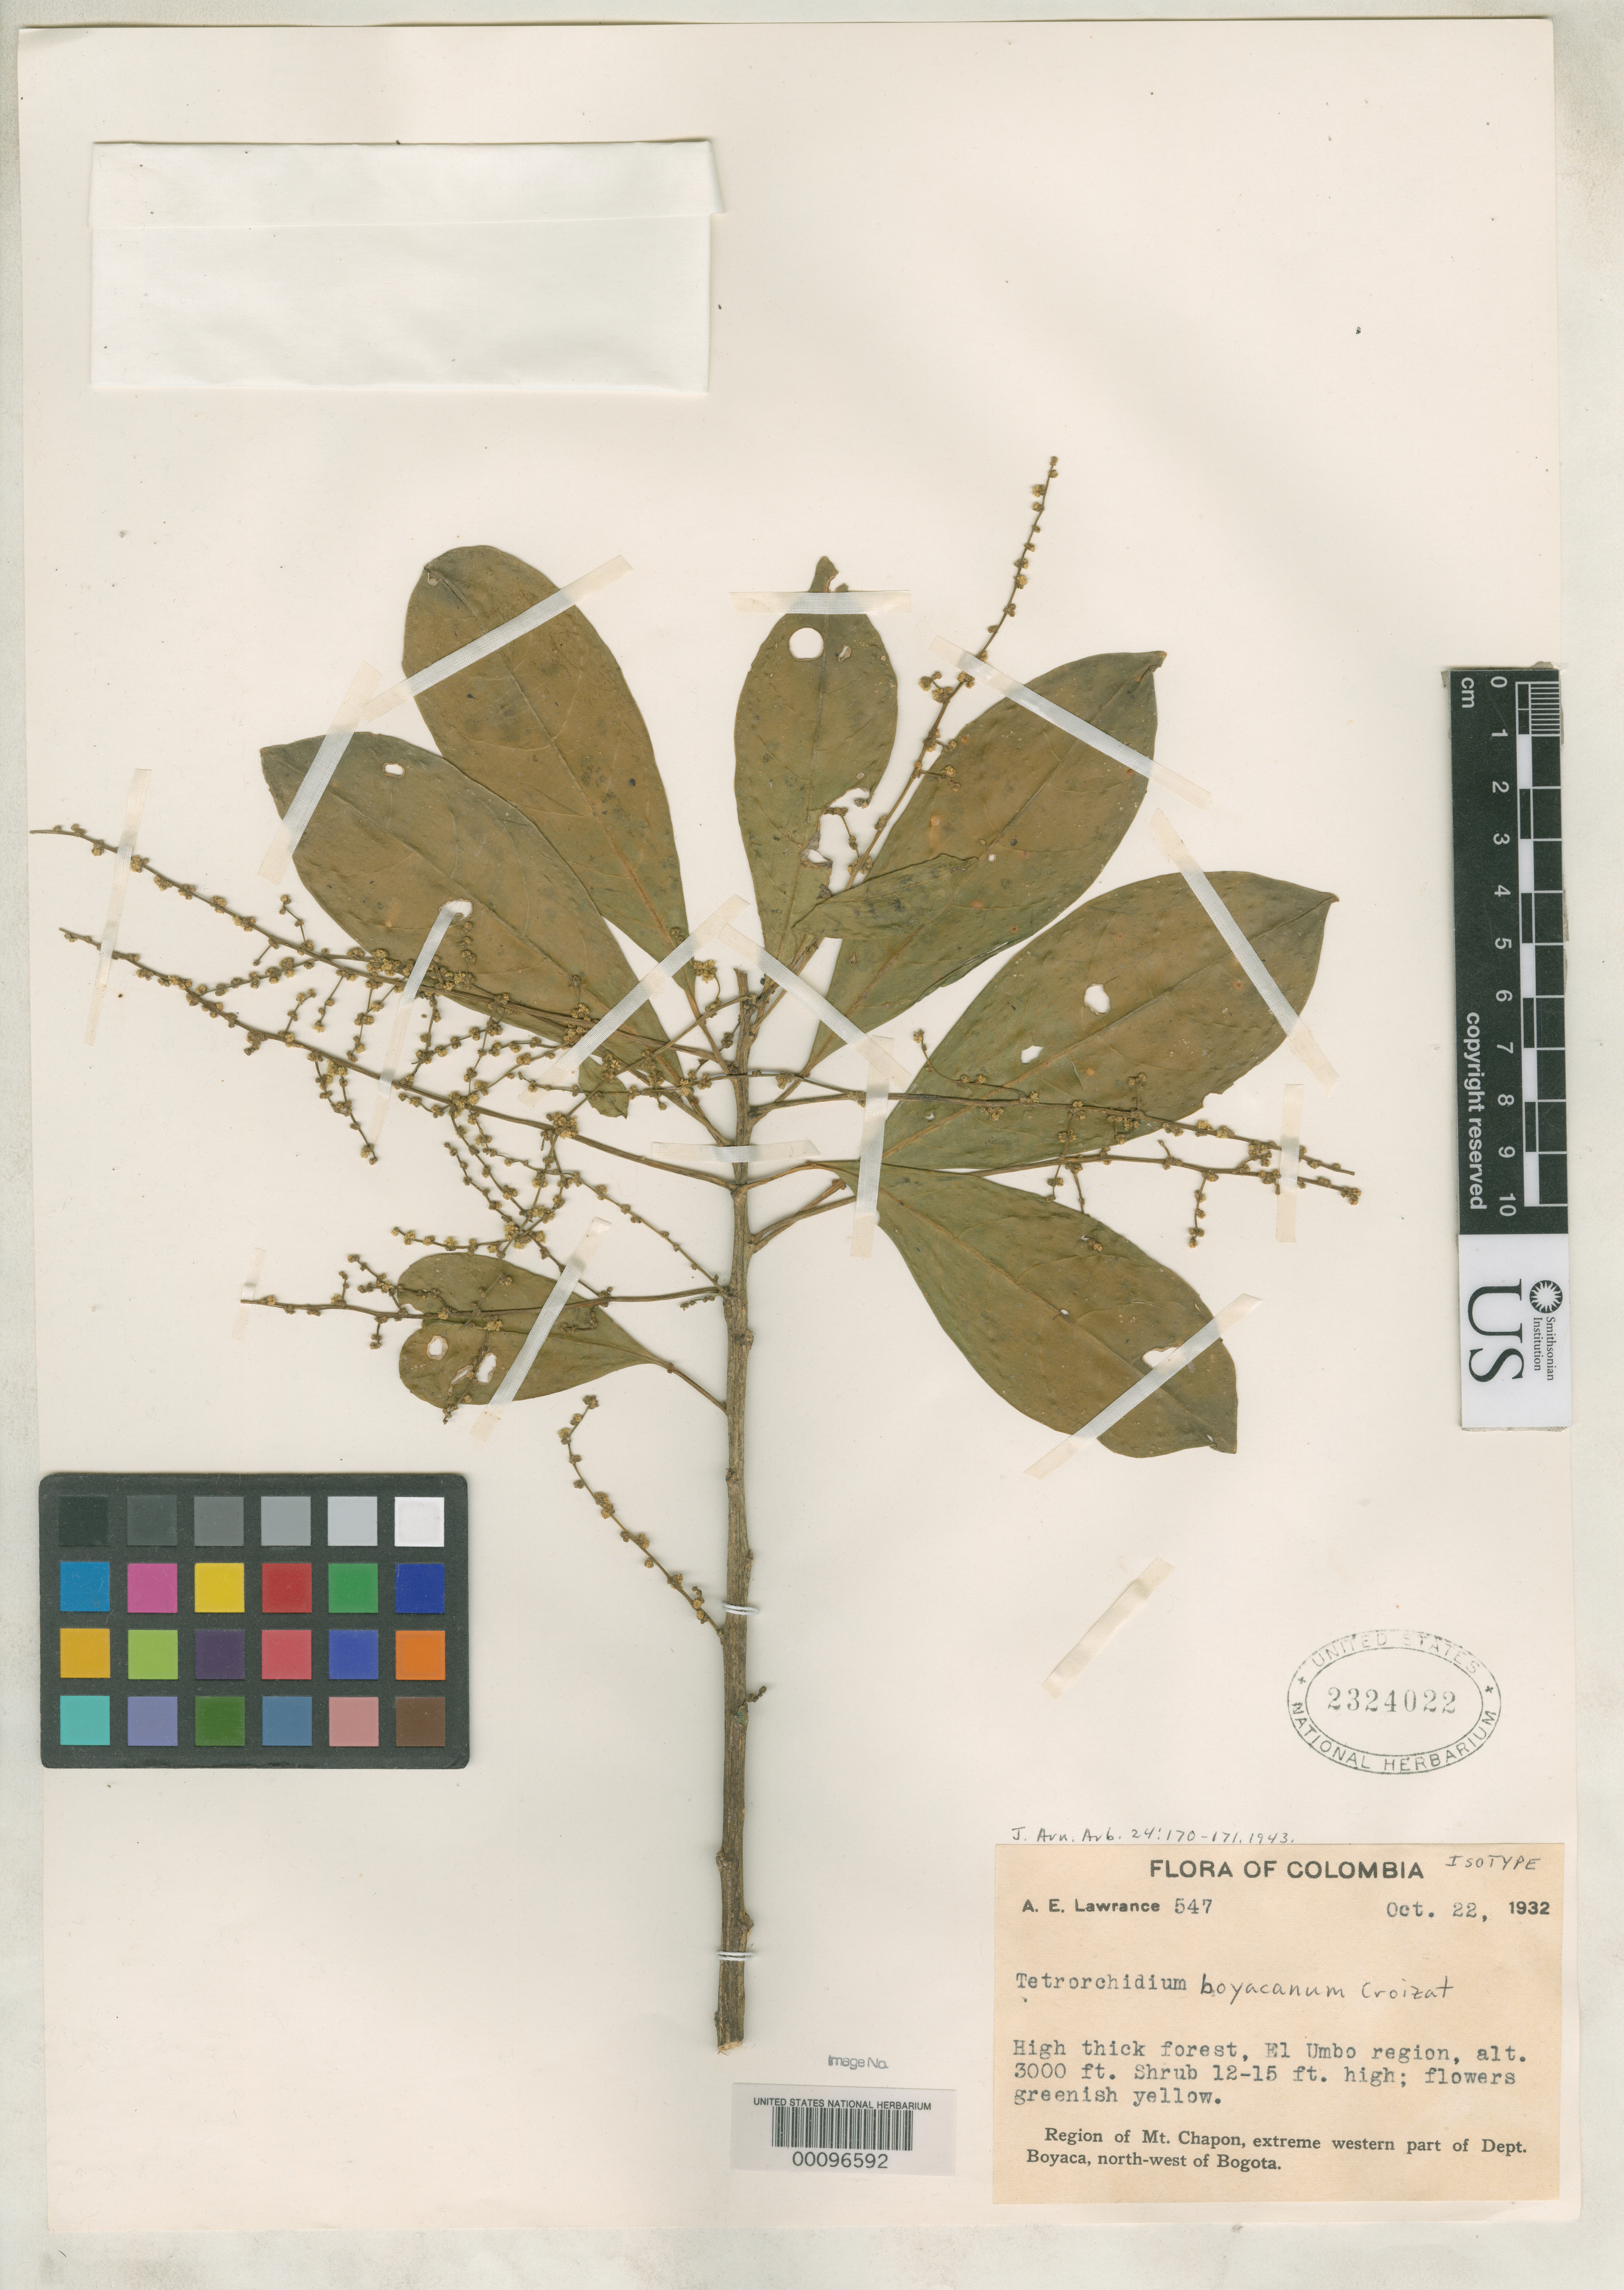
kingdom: Plantae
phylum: Tracheophyta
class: Magnoliopsida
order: Malpighiales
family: Euphorbiaceae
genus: Tetrorchidium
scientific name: Tetrorchidium boyacanum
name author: Croizat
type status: Isotype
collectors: A. Lawrance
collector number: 547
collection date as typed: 22 Oct 1932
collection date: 1932-10-22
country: Colombia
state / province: Boyacá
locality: El Umbo region.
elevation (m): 914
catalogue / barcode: US 2324022